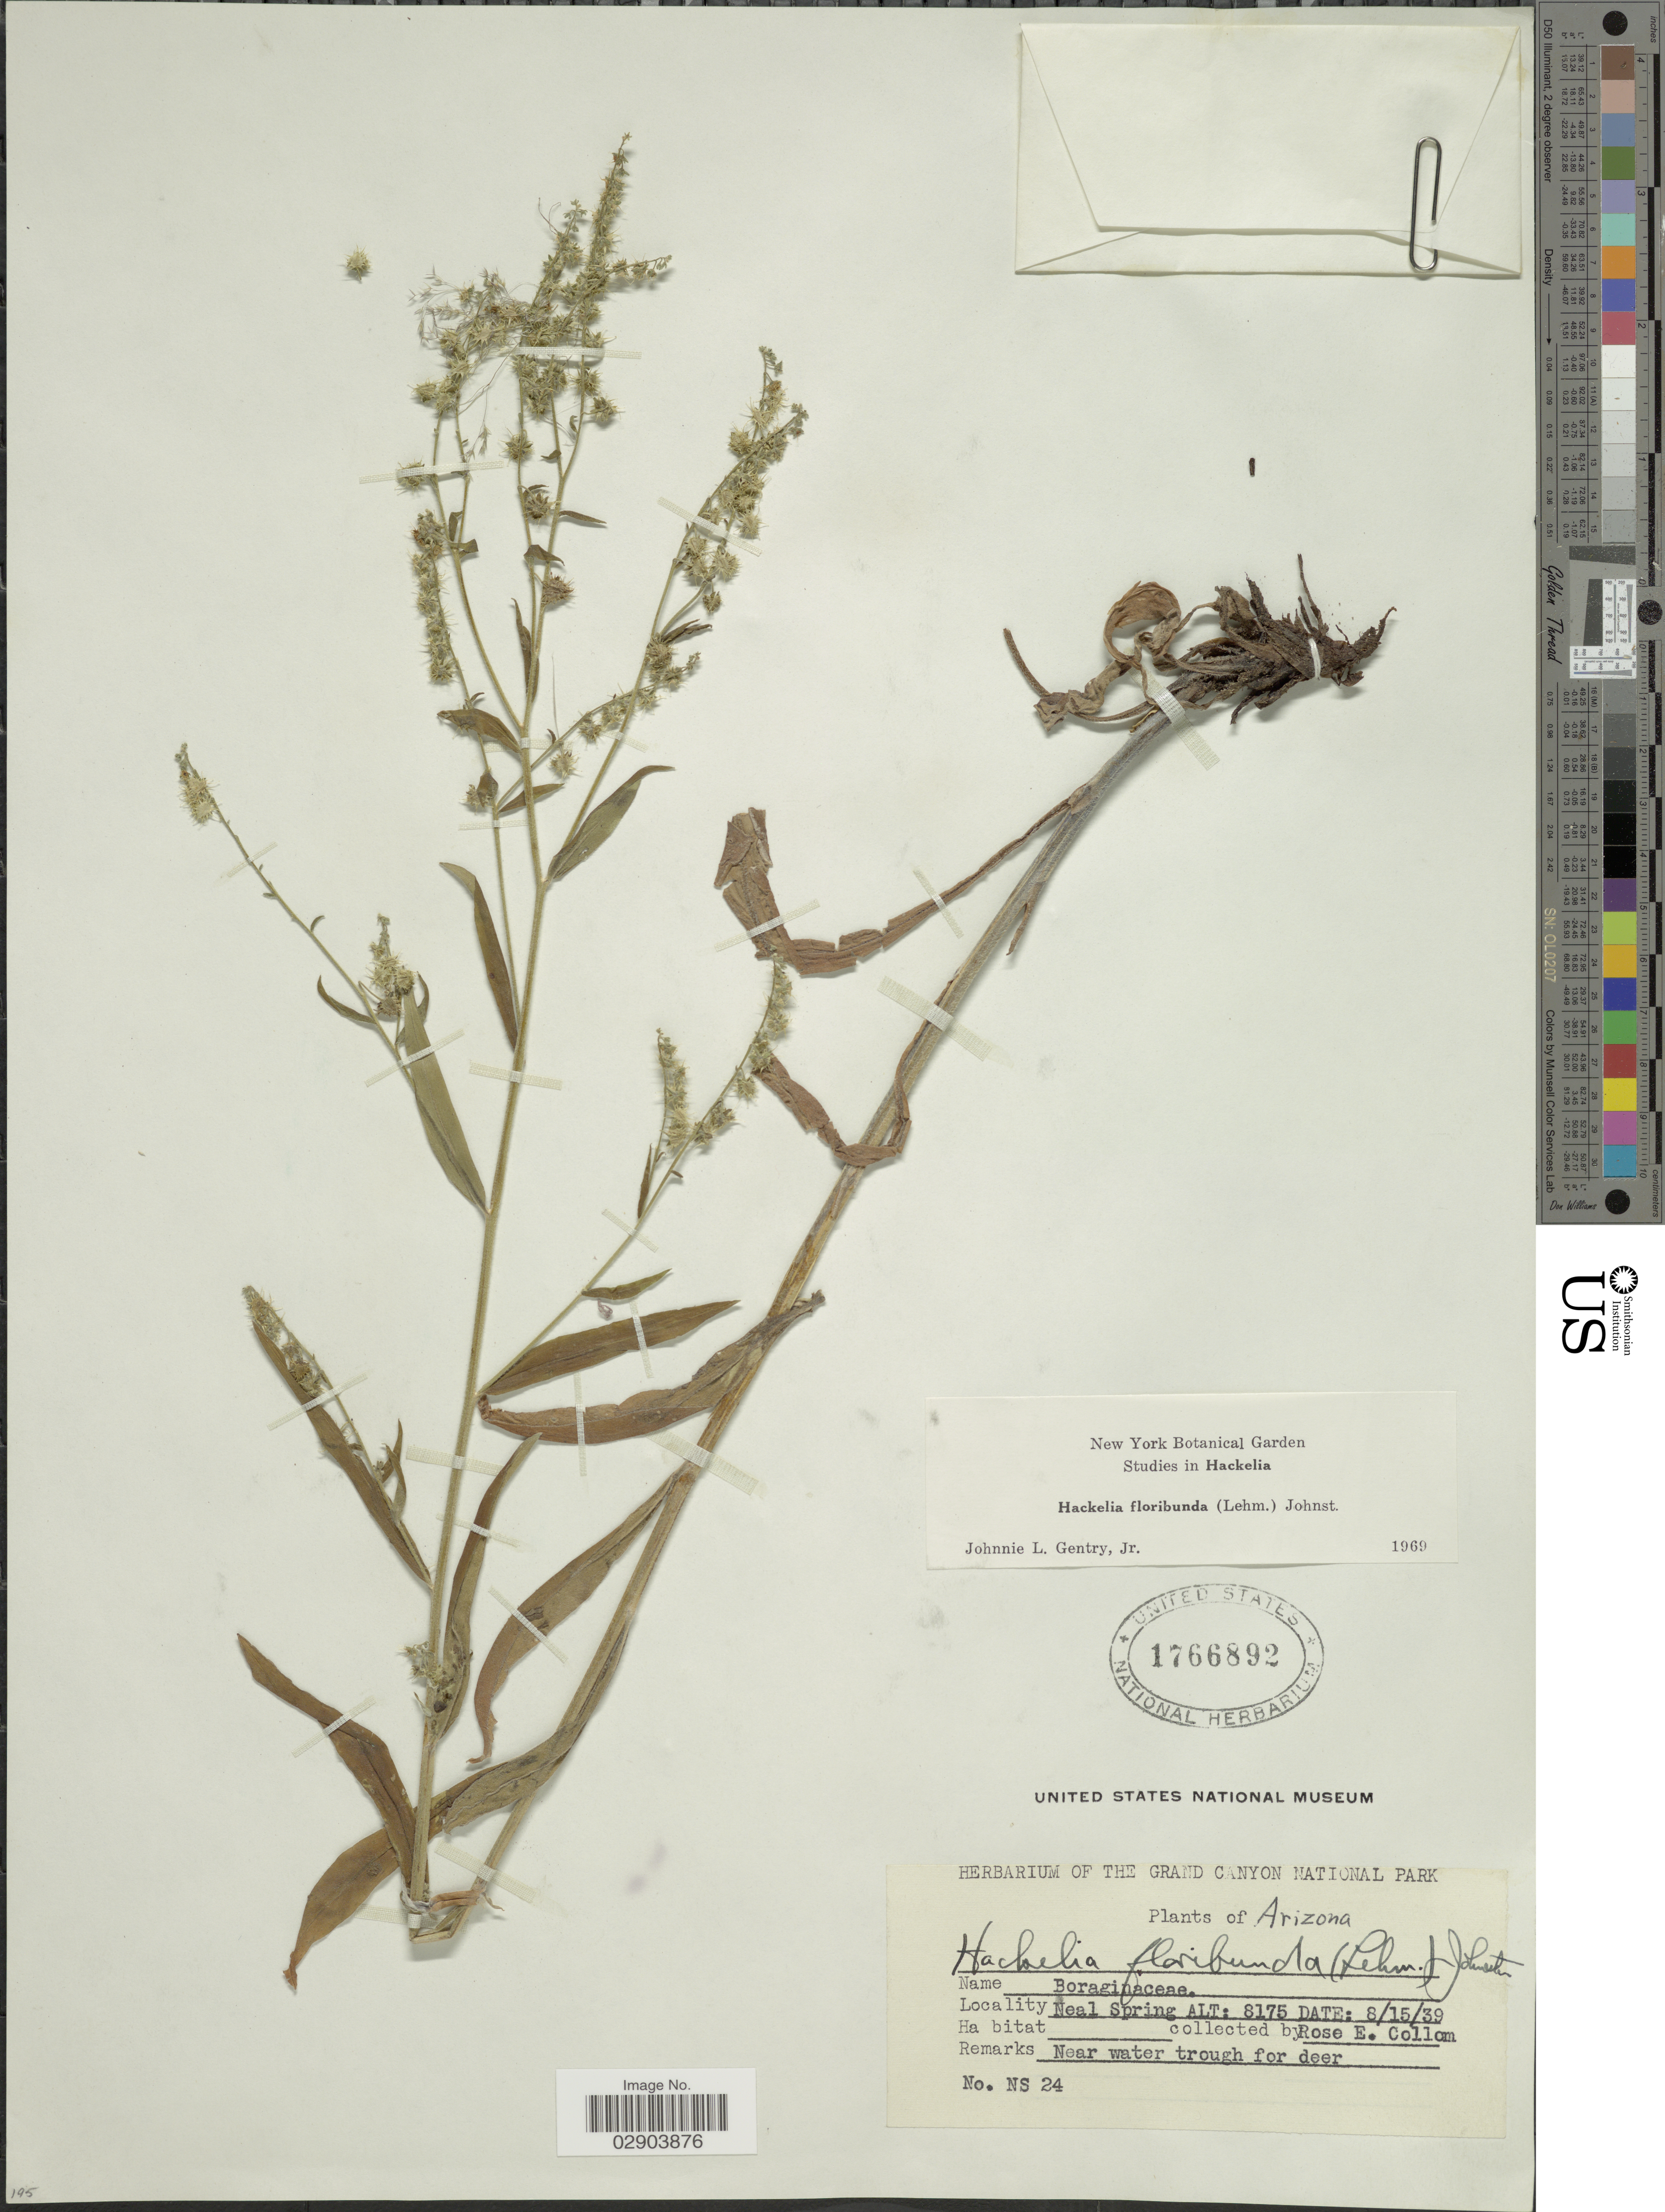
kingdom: Plantae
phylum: Tracheophyta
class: Magnoliopsida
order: Boraginales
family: Boraginaceae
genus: Hackelia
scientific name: Hackelia floribunda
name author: (Lehm.) I.M. Johnst.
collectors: R. E. Collom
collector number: NS24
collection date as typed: Transcribed d/m/y: 15/8/39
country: United States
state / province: Arizona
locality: Neal Spring ALT.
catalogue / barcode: US 1766892